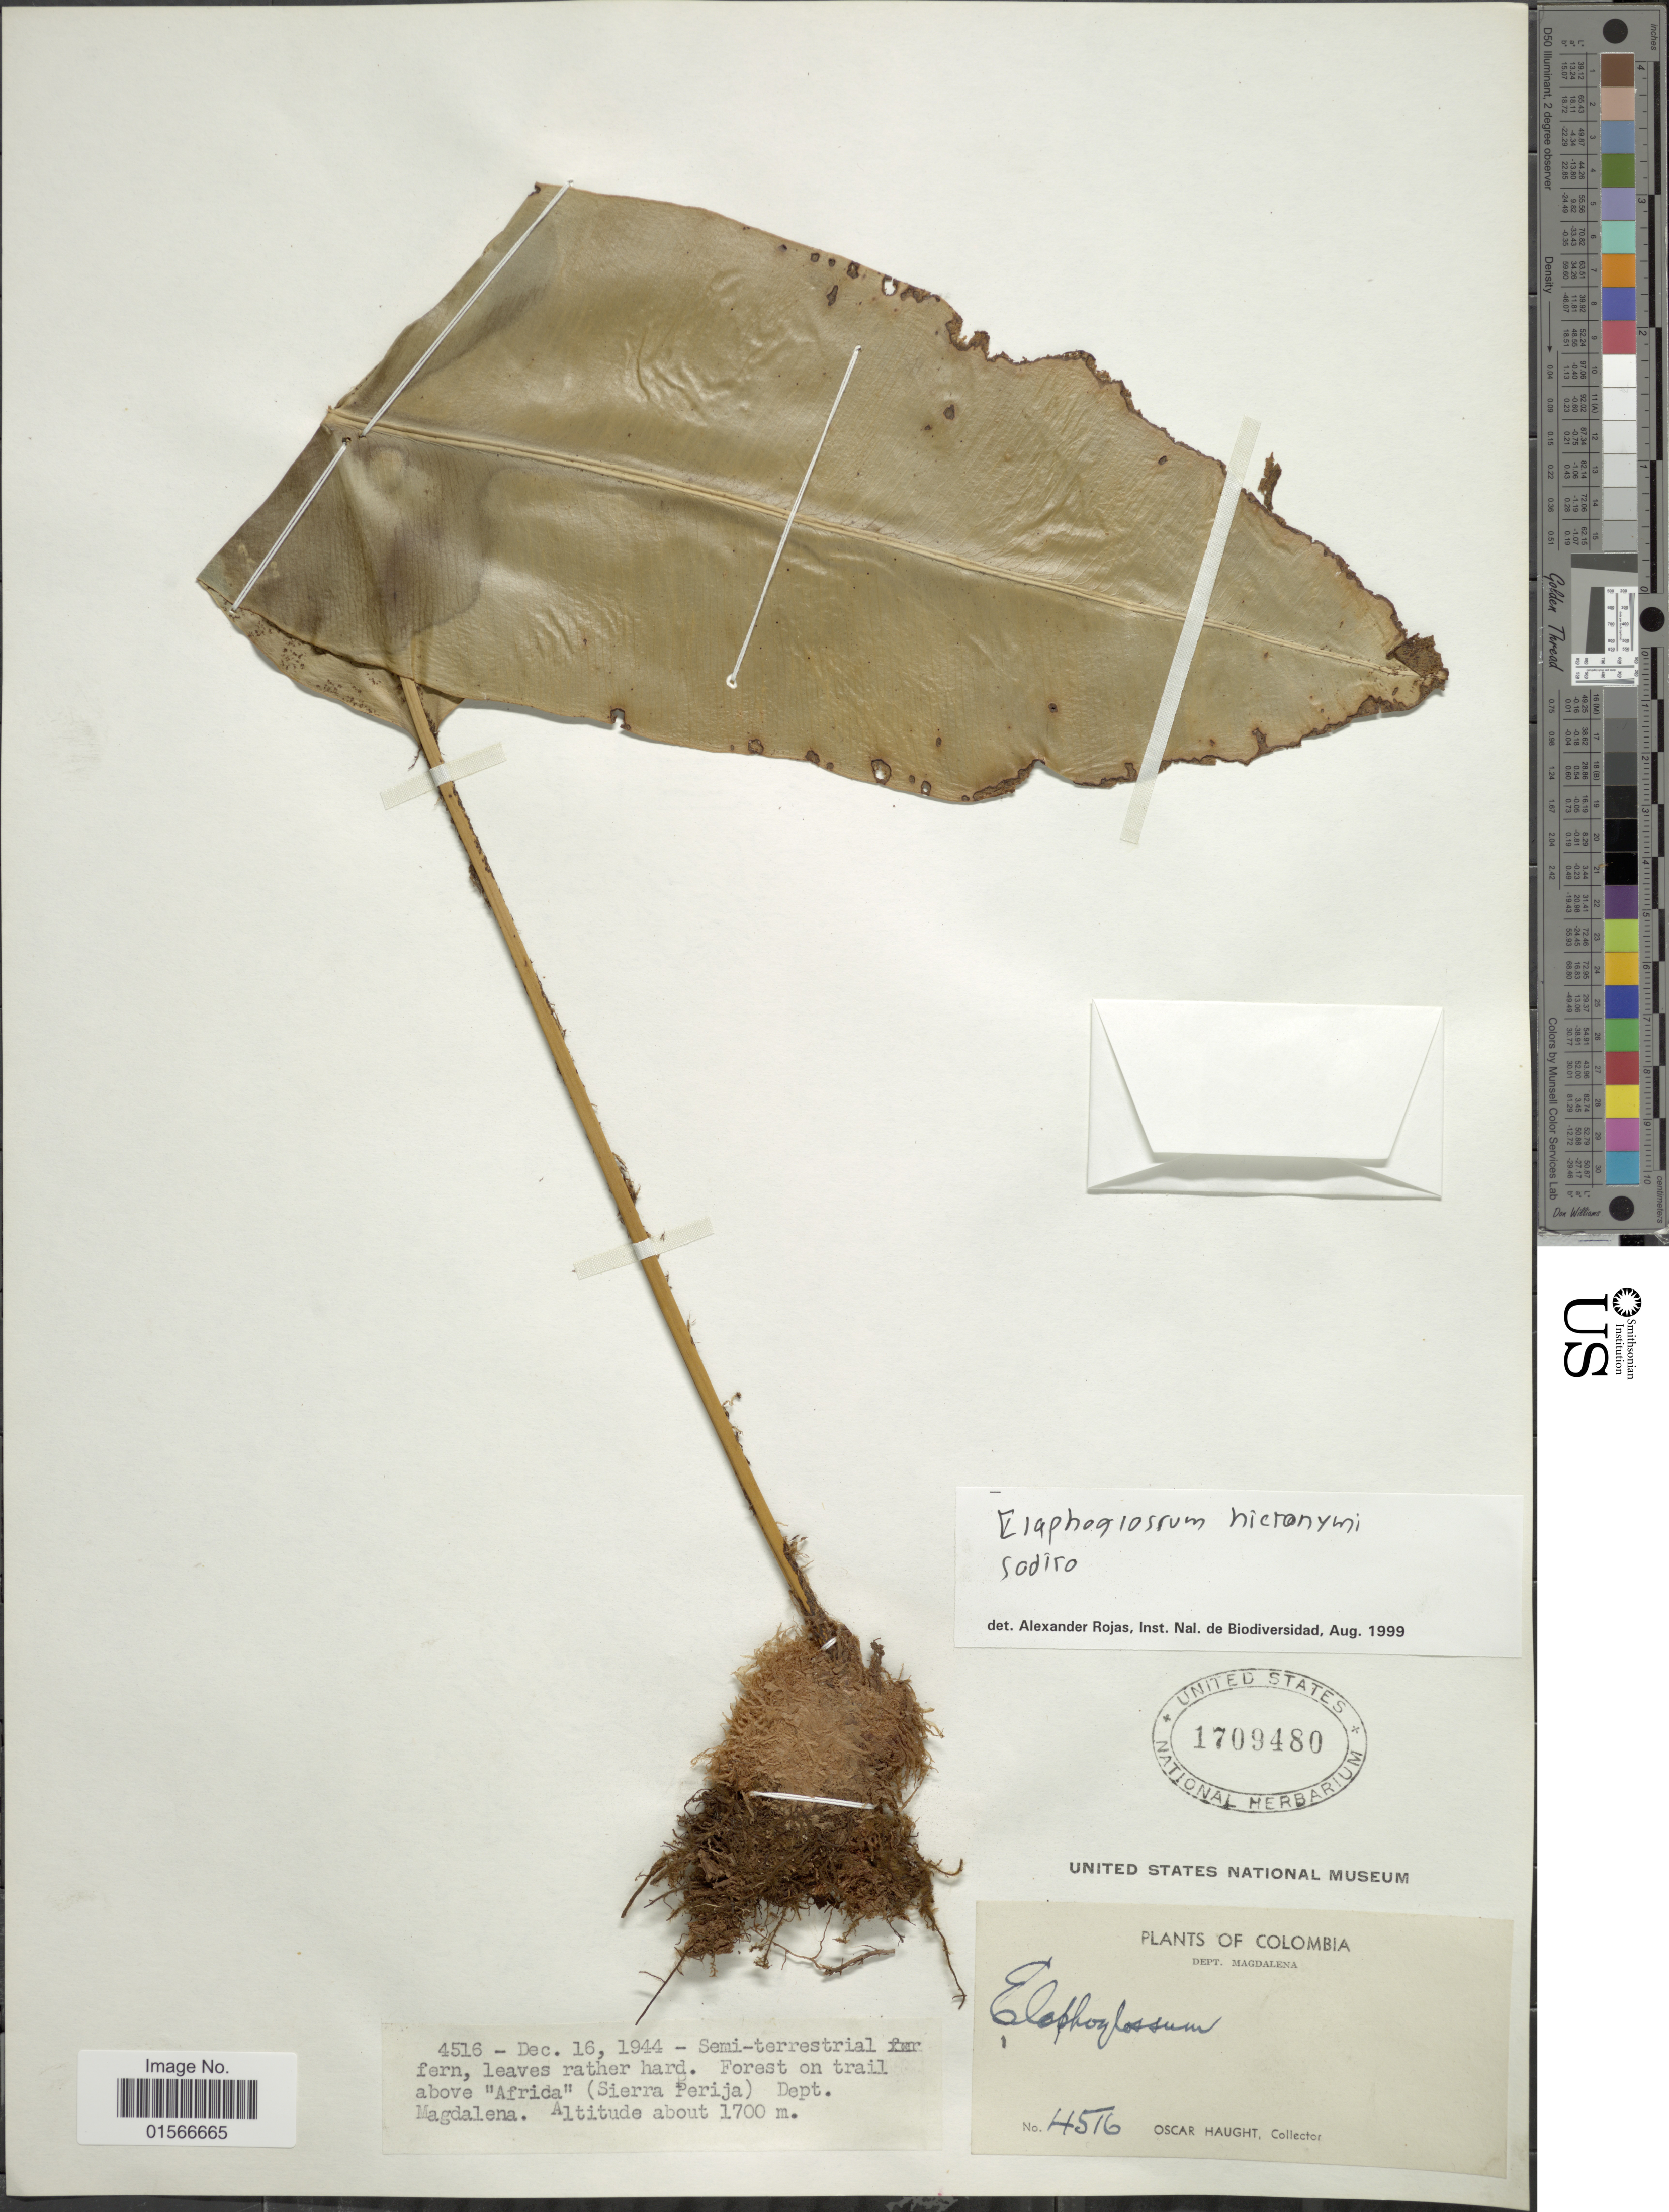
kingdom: Plantae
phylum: Tracheophyta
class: Polypodiopsida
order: Polypodiales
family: Dryopteridaceae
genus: Elaphoglossum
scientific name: Elaphoglossum hieronymi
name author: (Sodiro) C. Chr.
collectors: O. L. Haught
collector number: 4516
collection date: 1944-12-16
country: Colombia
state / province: Magdalena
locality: Dept. Magdalena, Forest on trail above 'Afrida' (Sierra Perija)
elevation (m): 1700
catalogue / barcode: US 1709480